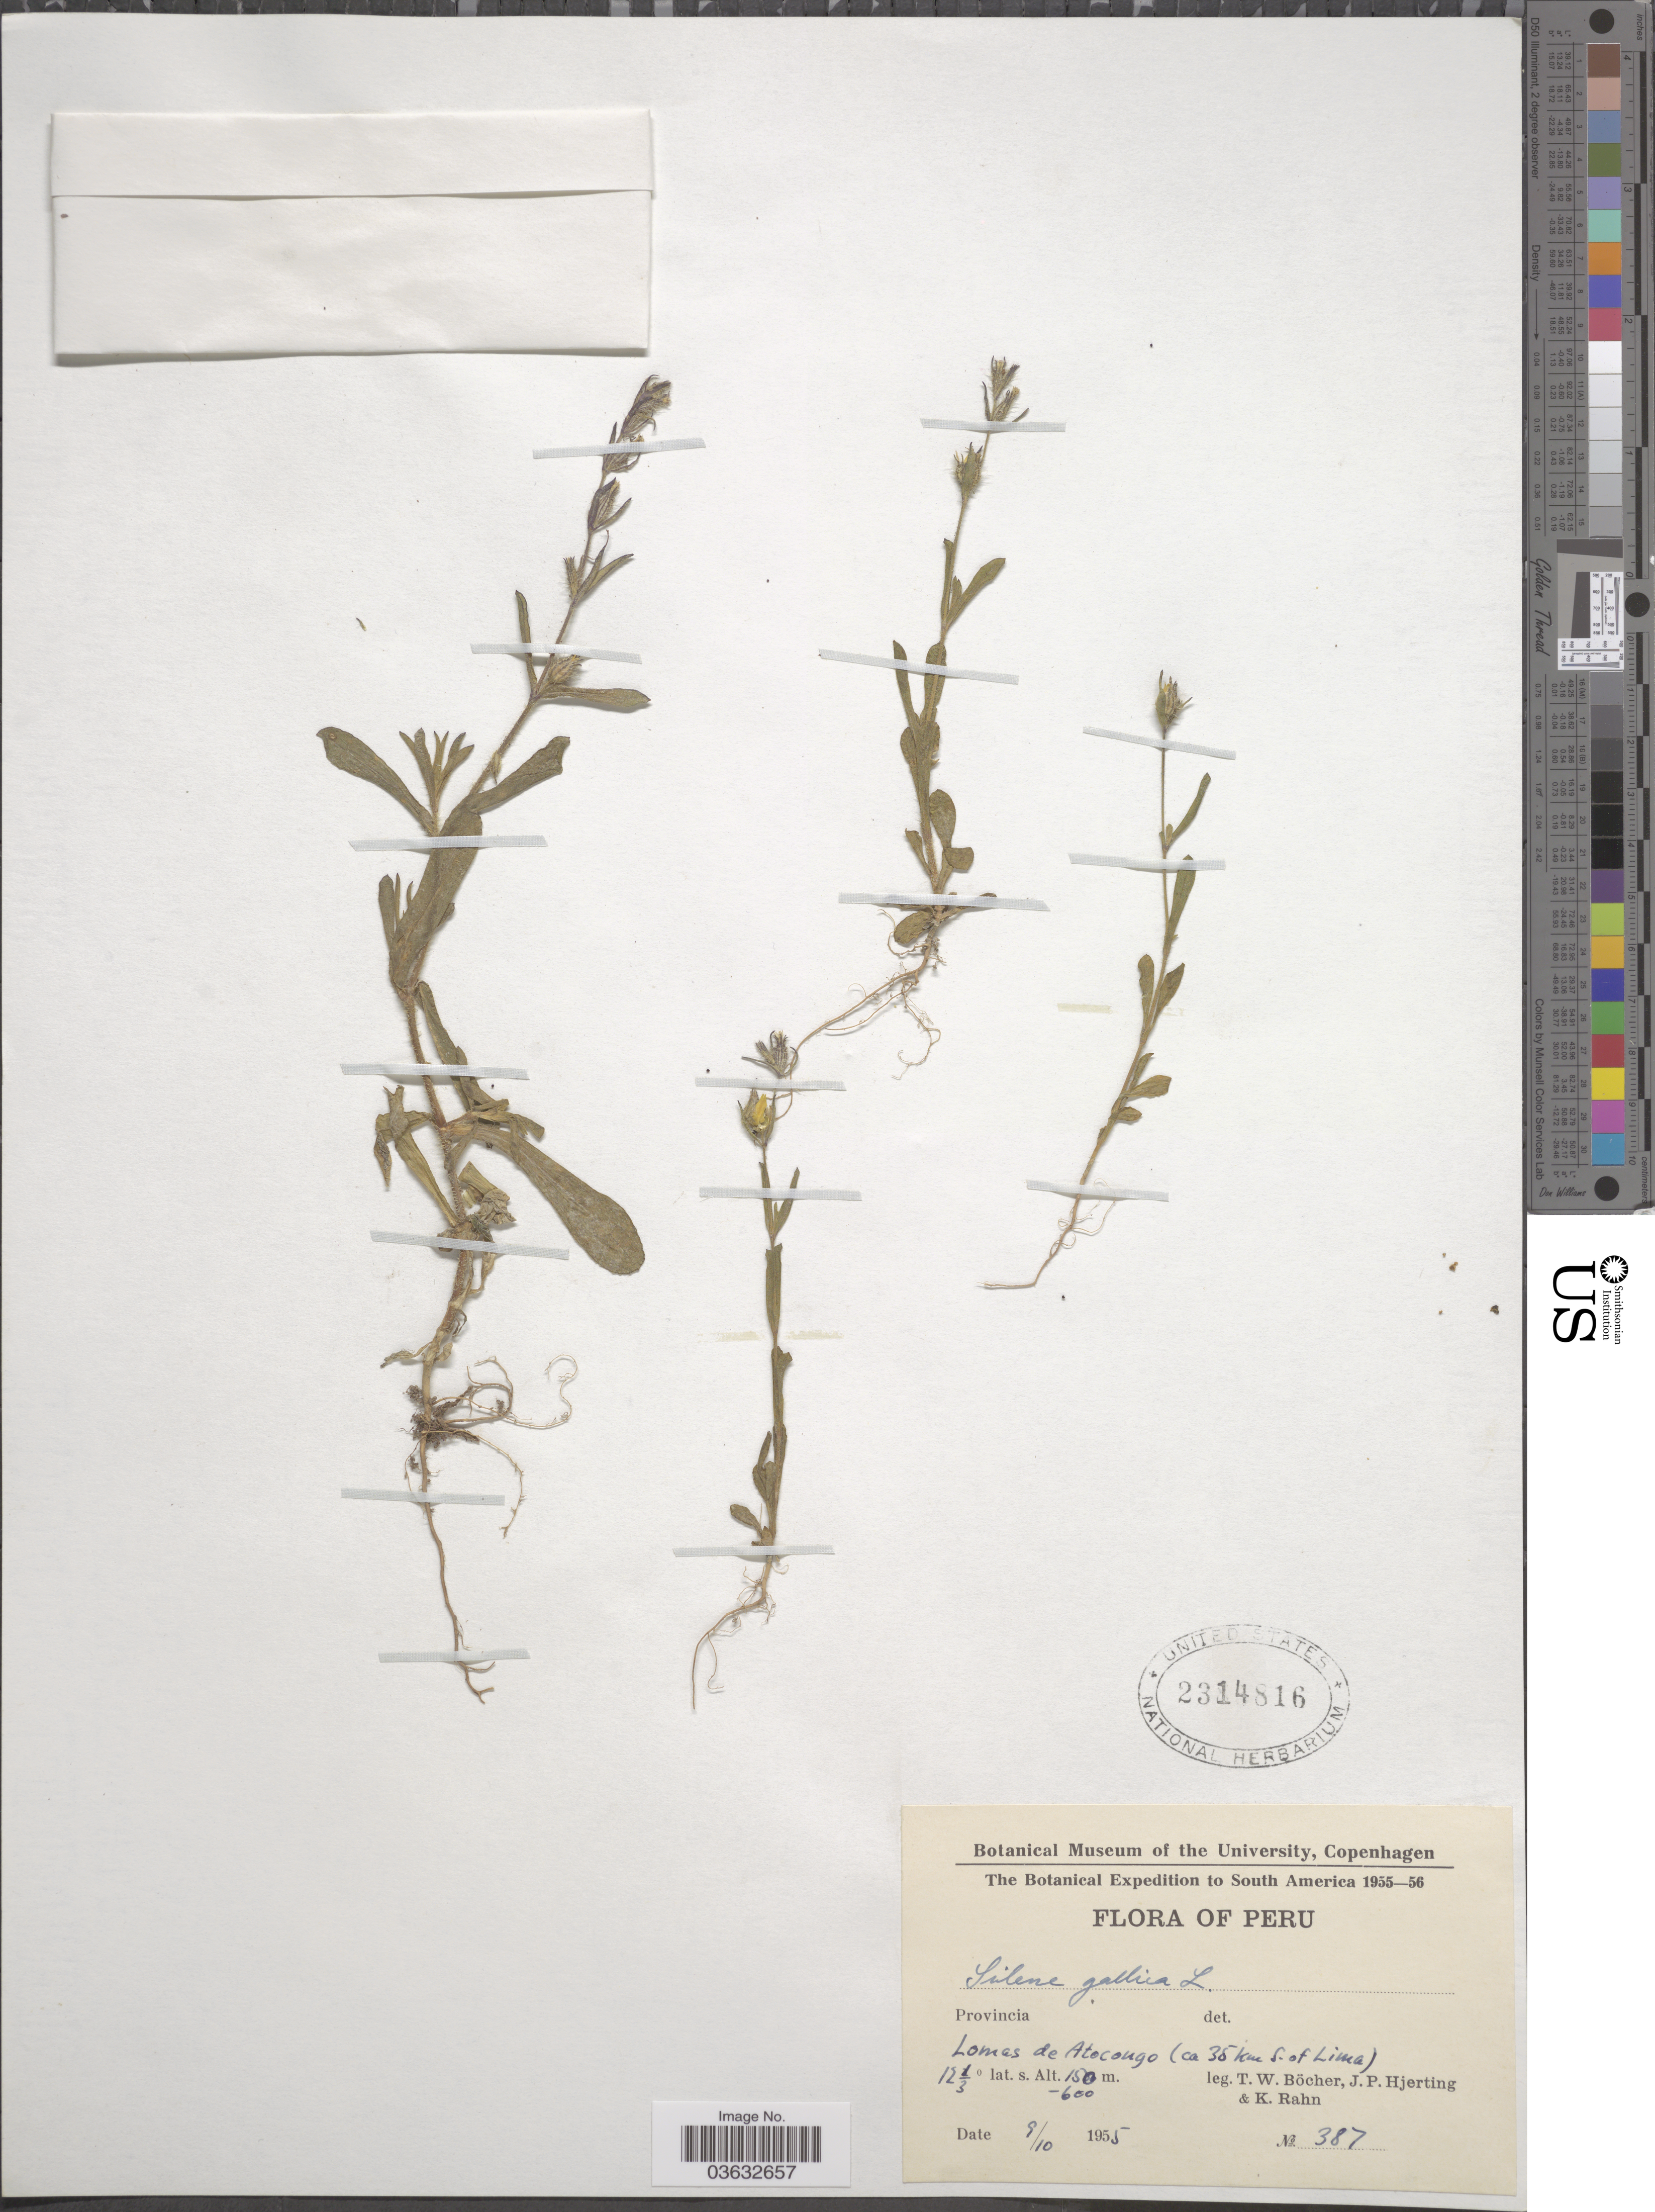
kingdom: Plantae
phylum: Tracheophyta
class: Magnoliopsida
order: Caryophyllales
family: Caryophyllaceae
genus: Silene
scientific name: Silene gallica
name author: L.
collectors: T. Böcher, J. P. Hjerting & K. Rahn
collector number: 387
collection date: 1955-10-09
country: Peru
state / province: Lima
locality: Lomas de Atocongo (ca 35 Km S. of Lima).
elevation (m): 150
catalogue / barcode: US 2314816